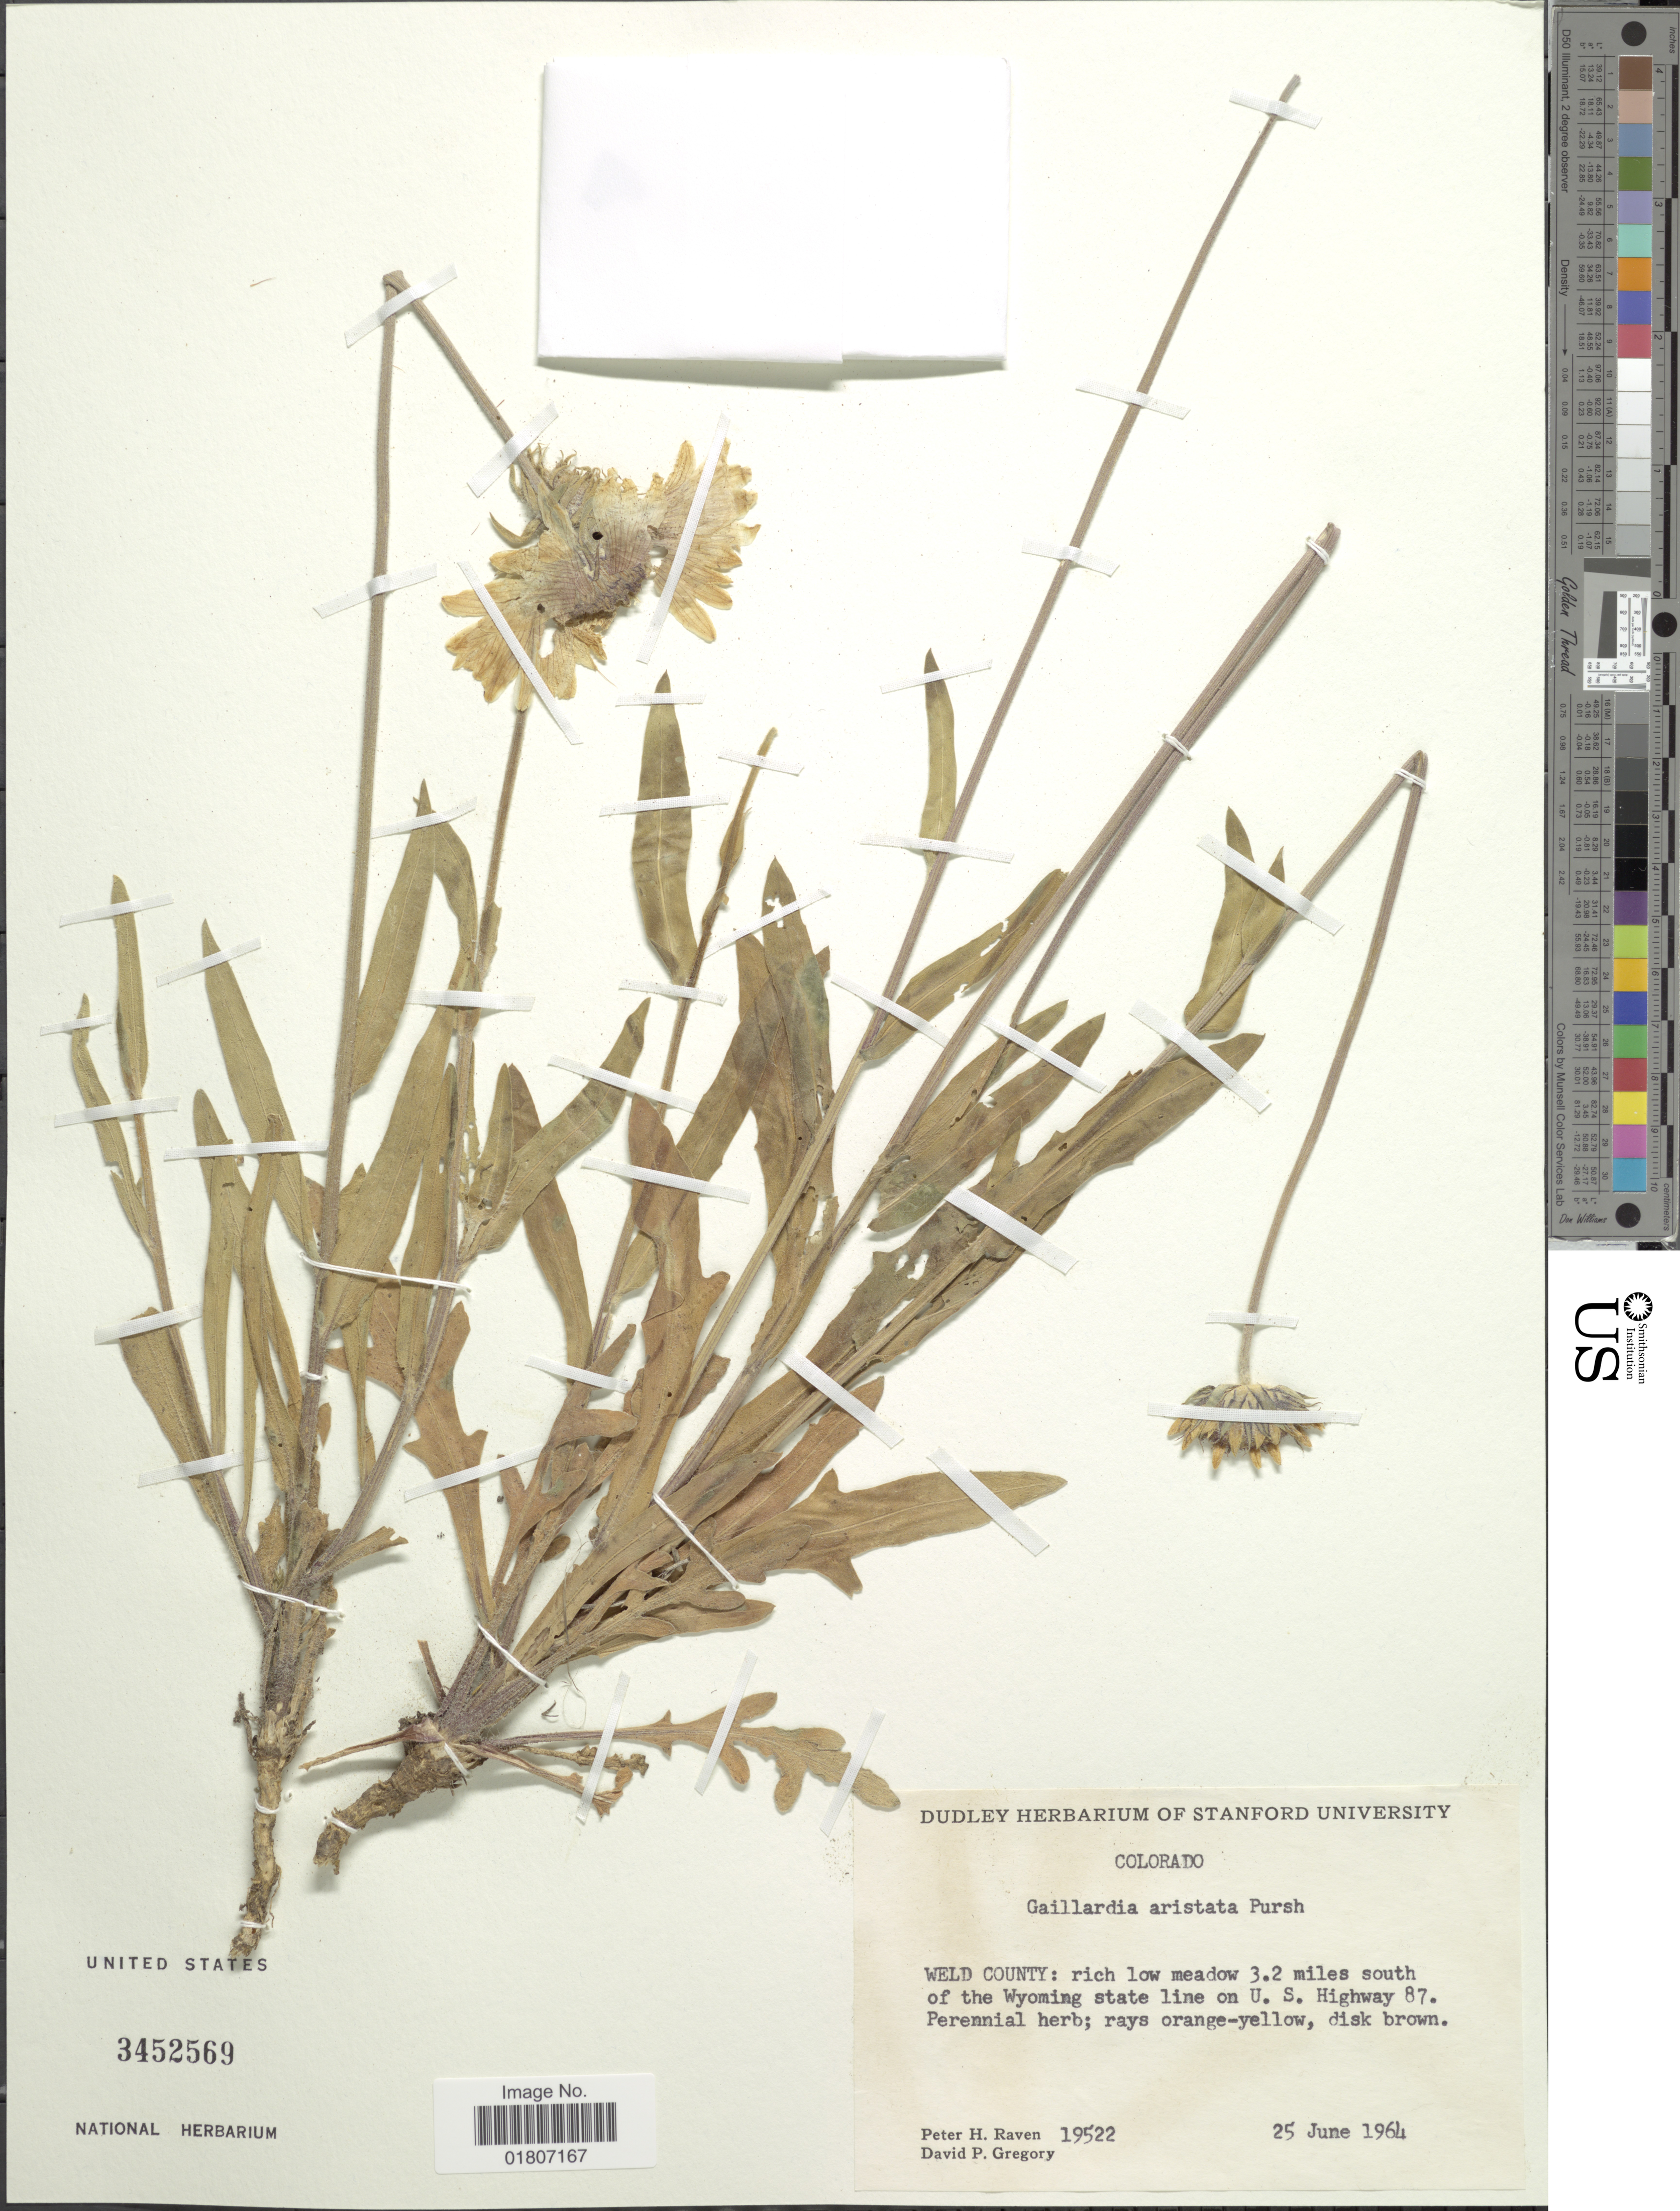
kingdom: Plantae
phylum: Tracheophyta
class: Magnoliopsida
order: Asterales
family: Asteraceae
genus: Gaillardia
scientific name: Gaillardia aristata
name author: Pursh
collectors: P. Raven & D. Gregory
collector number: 19522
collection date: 1964-06-25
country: United States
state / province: Colorado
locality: Weld County: 3.2 miles south of the Wyoming state line on U. S. Highway 87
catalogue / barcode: US 3452569